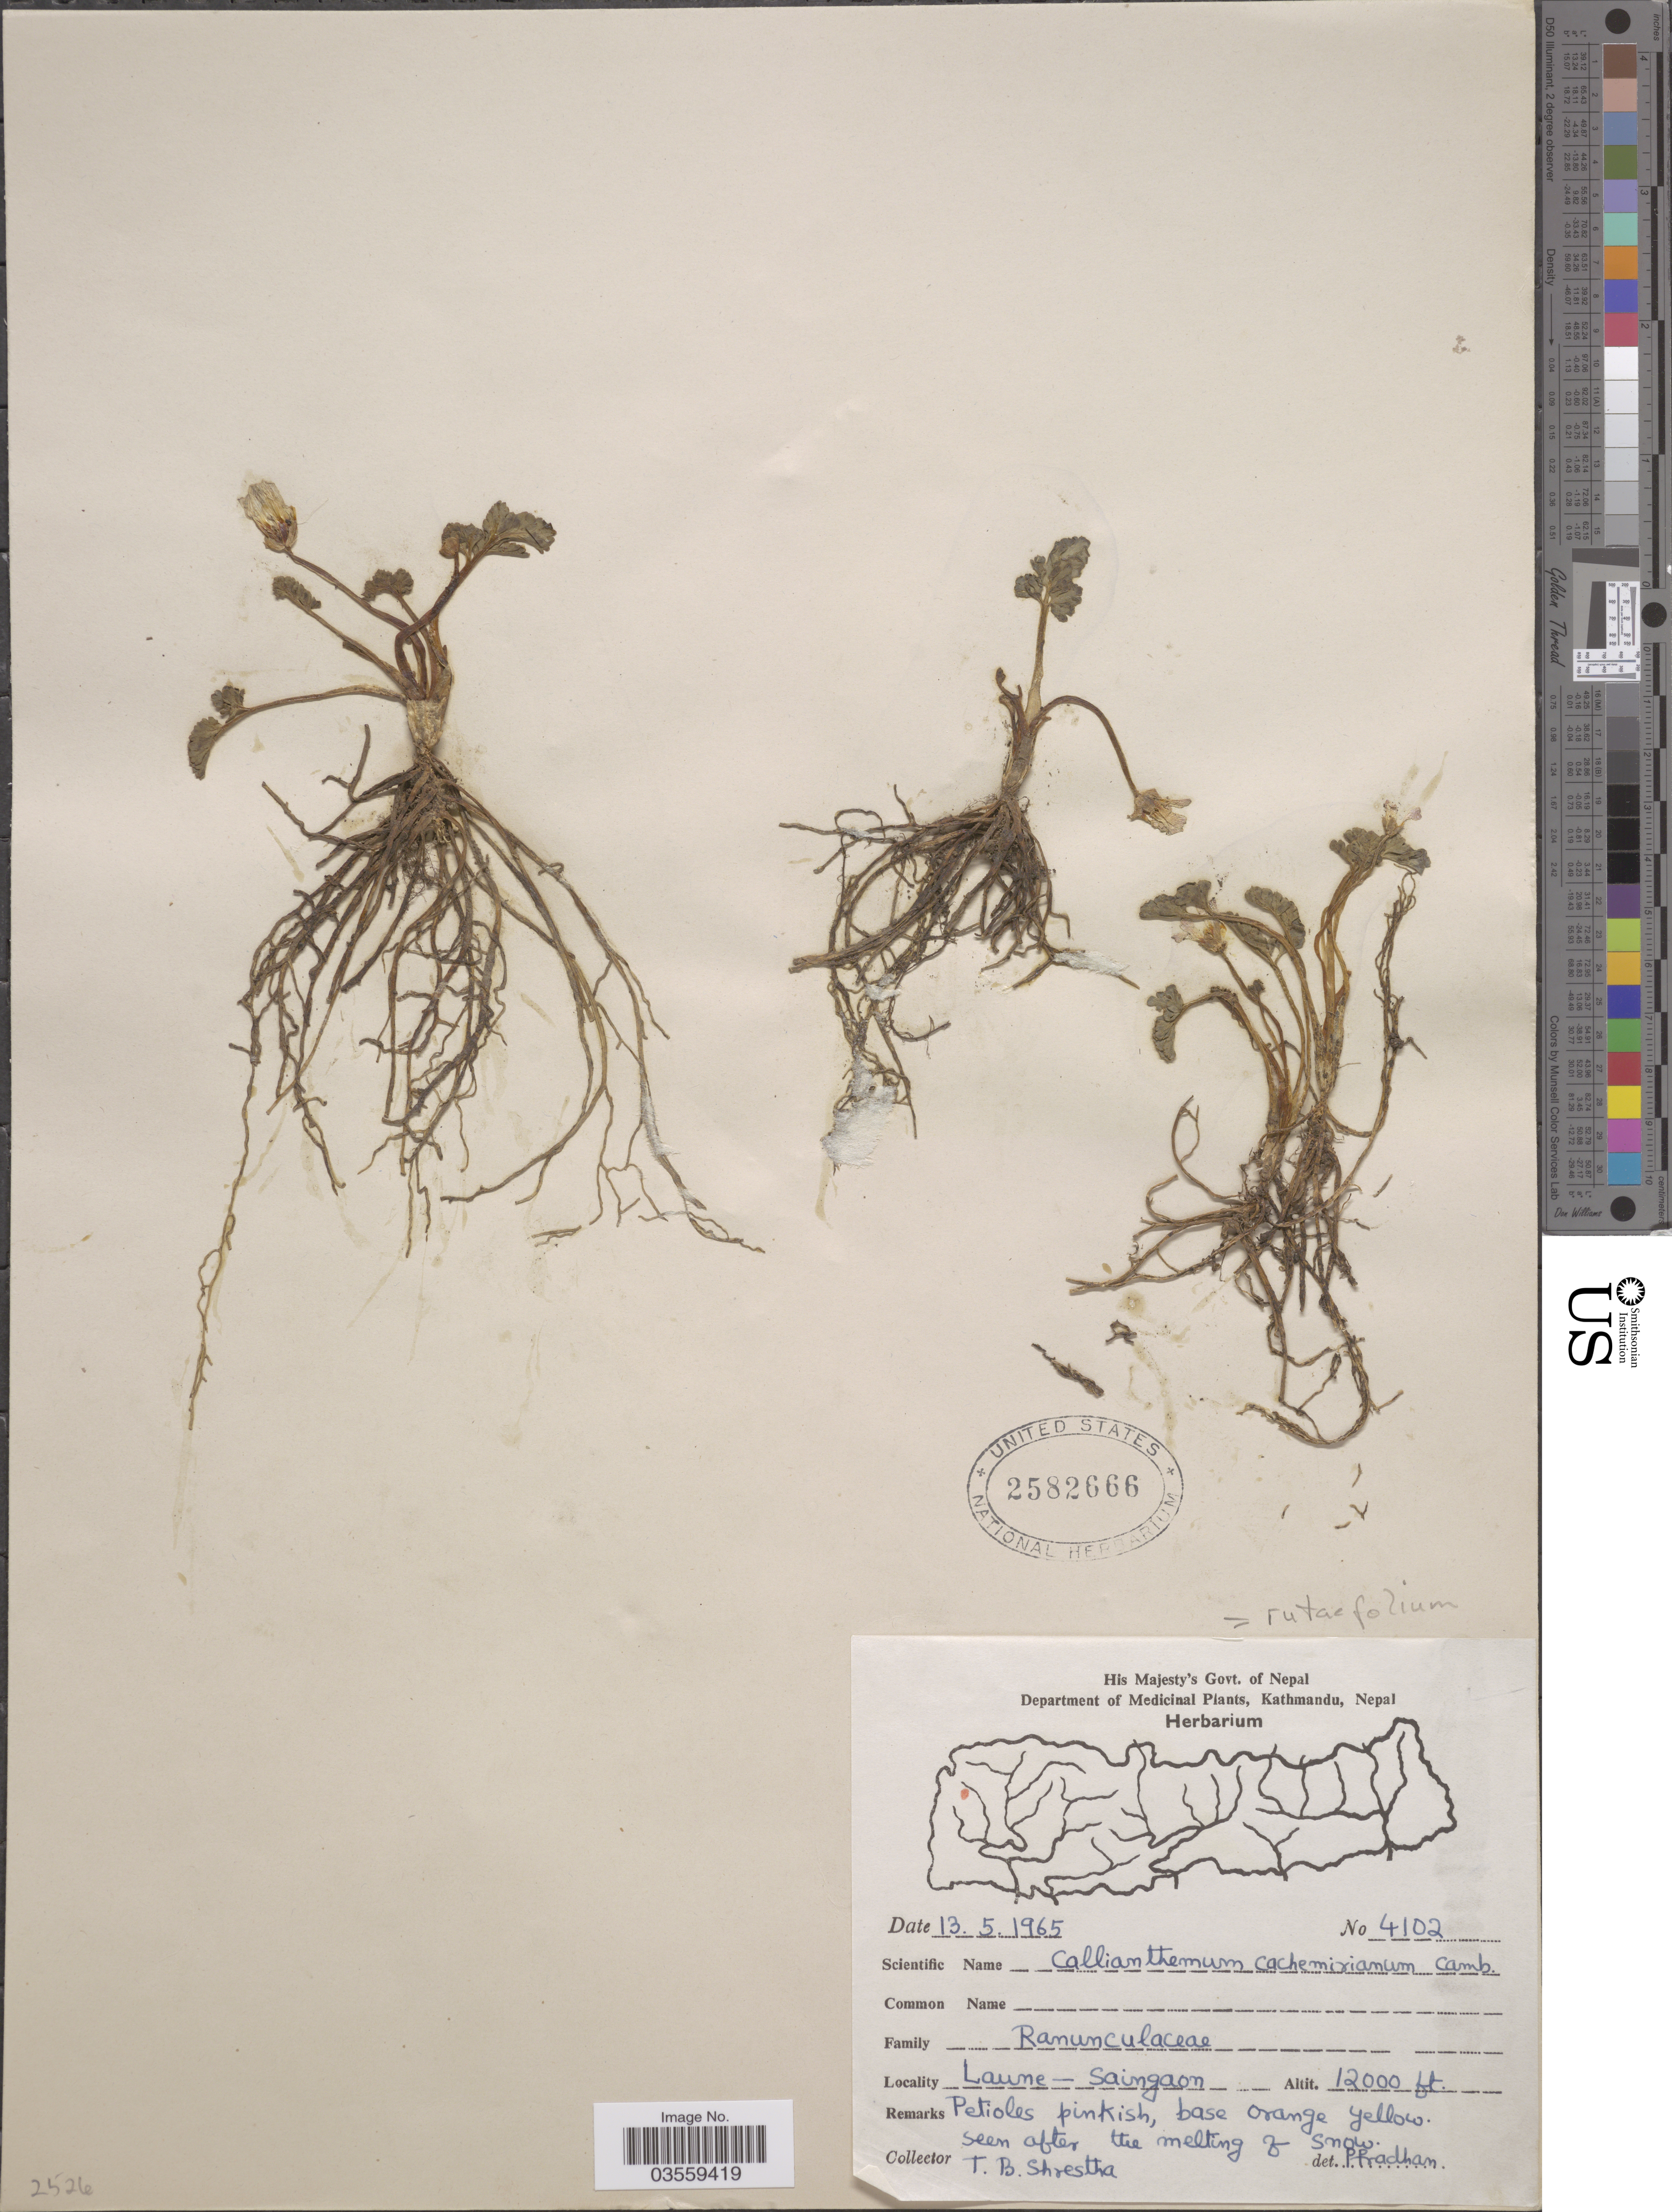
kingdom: Plantae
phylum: Tracheophyta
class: Magnoliopsida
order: Ranunculales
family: Ranunculaceae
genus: Callianthemum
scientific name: Callianthemum rutifolium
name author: C.A. Mey.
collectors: T. B. Shrestha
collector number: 4102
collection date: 1965-05-13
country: Nepal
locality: Laune-Saingaom.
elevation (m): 3658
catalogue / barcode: US 2582666